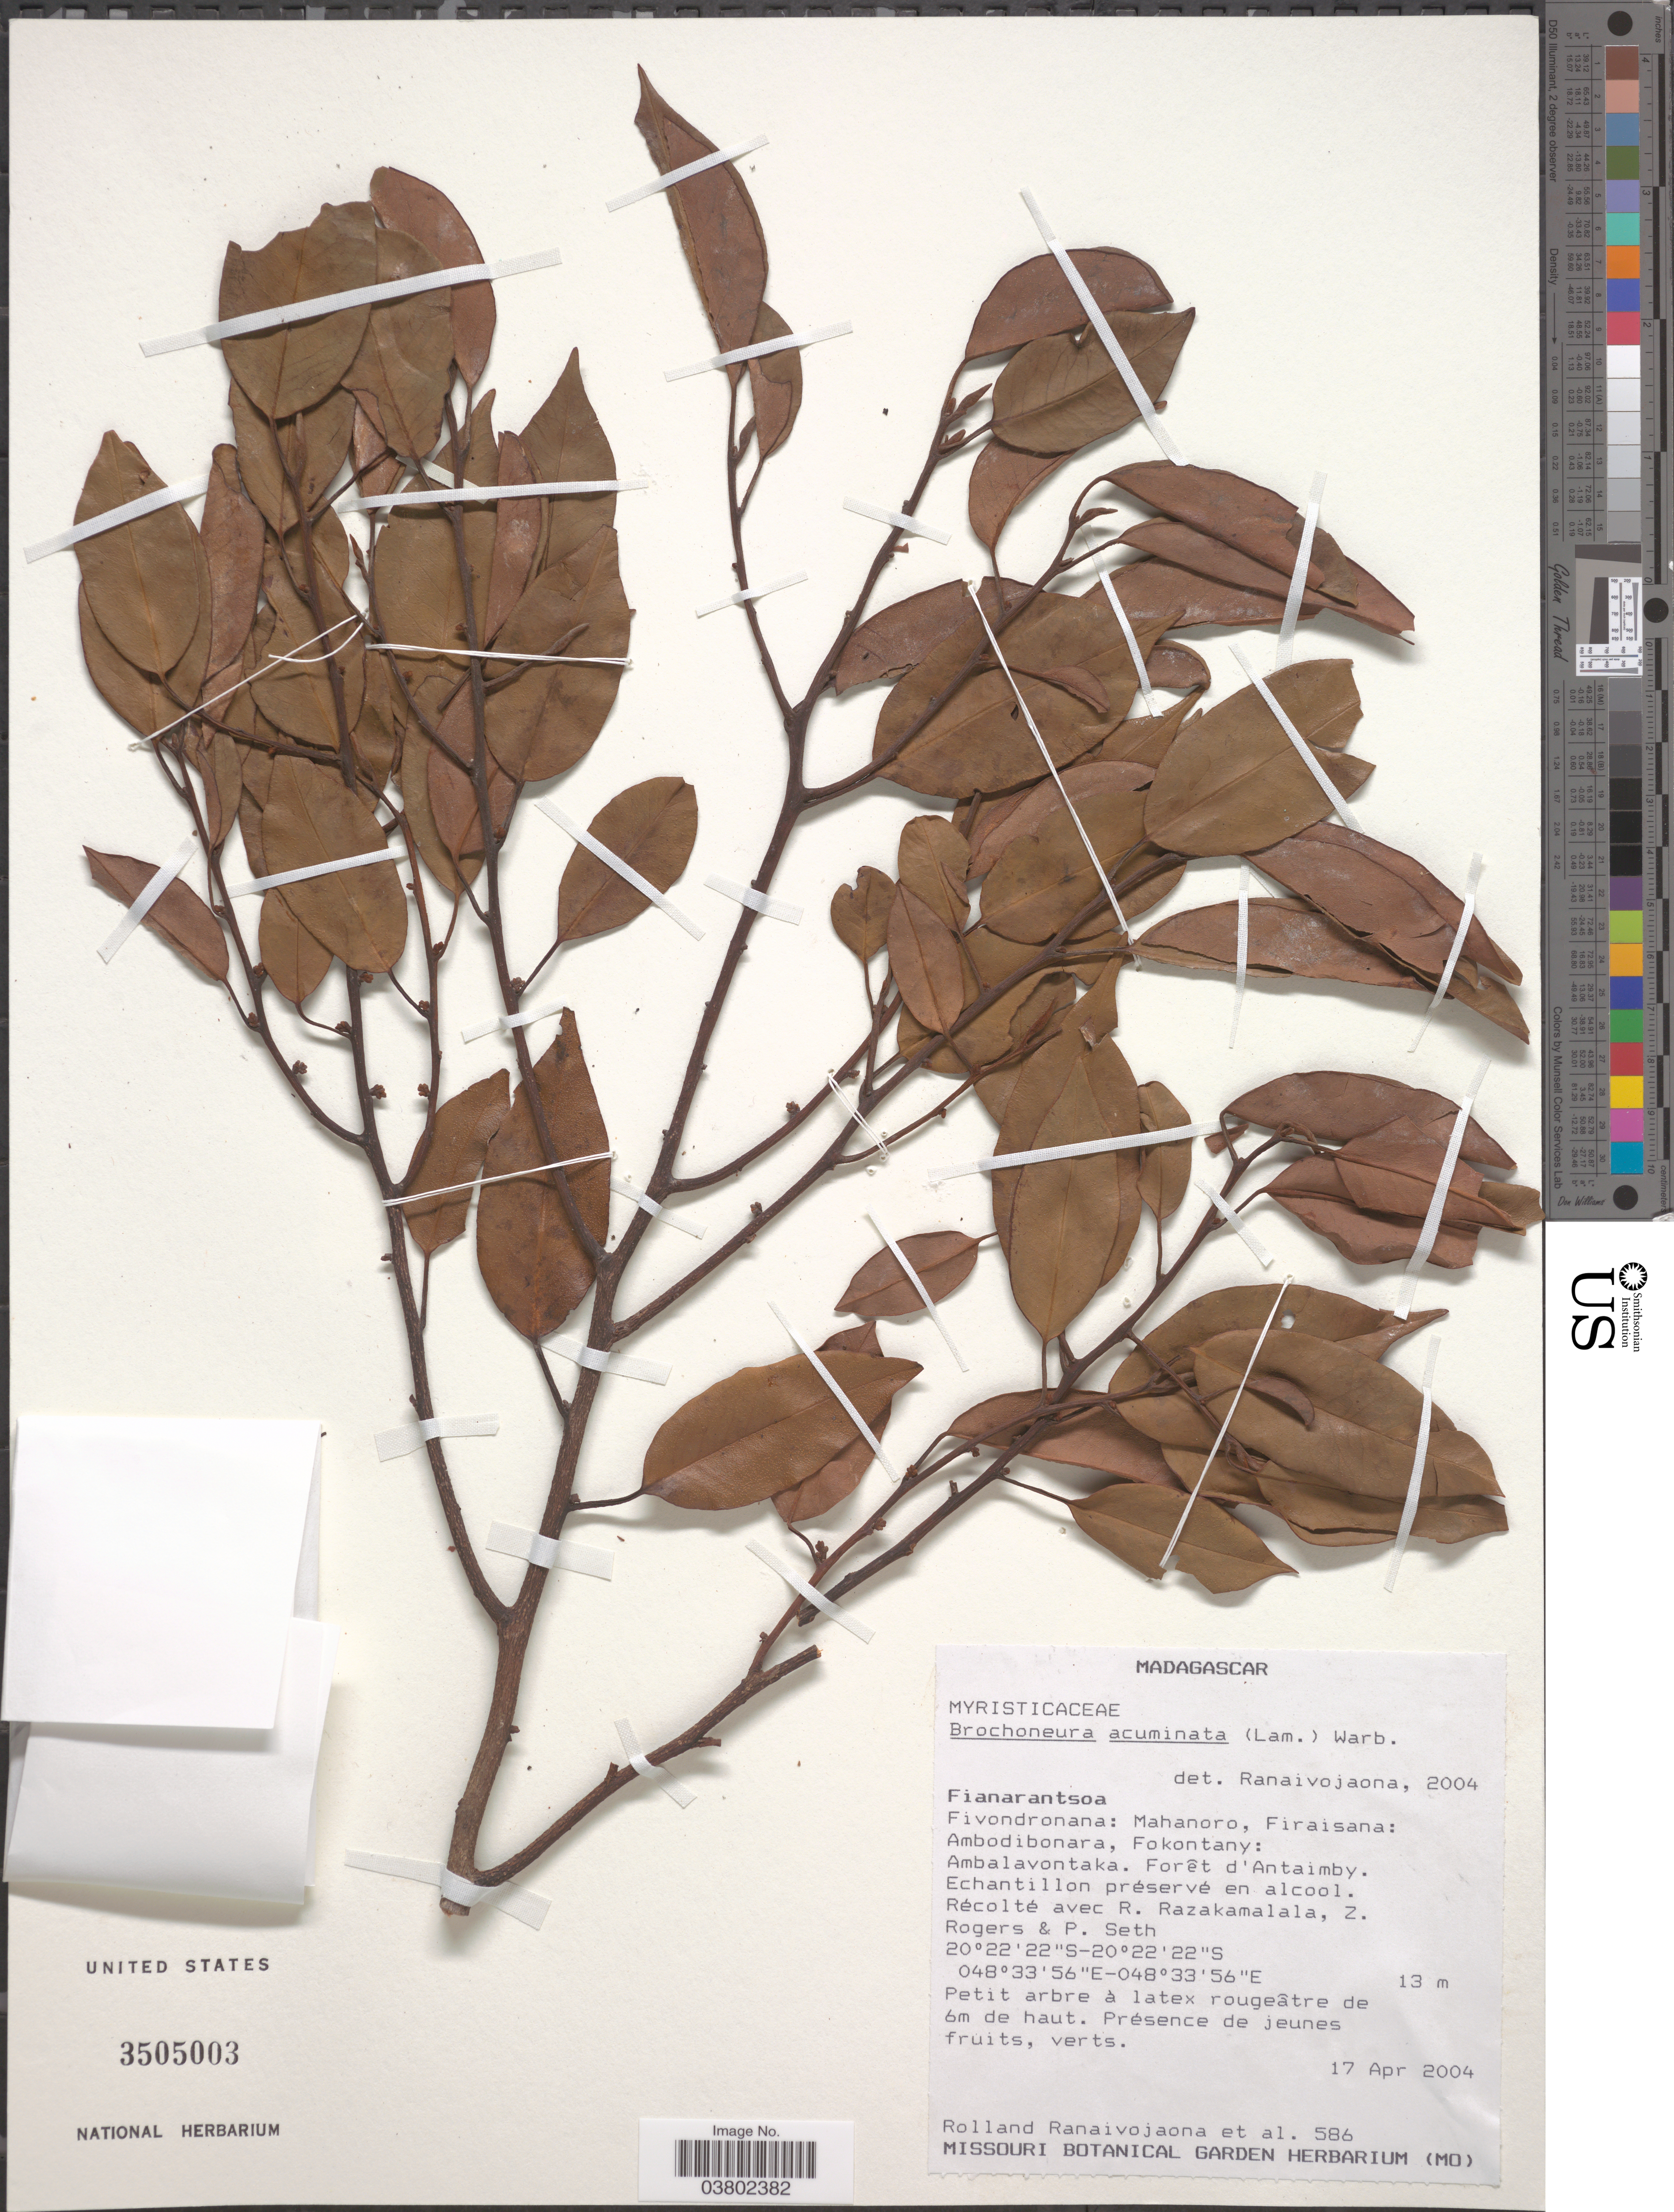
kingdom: Plantae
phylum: Tracheophyta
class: Magnoliopsida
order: Magnoliales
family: Myristicaceae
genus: Brochoneura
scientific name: Brochoneura sp.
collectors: R. Ranaivojaona, R. Razakamalala, Z. S. Rogers & P. Seth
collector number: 586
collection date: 2004-04-17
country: Madagascar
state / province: Atsinanana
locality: Fivondronana: Mahanoro, Firaisana, Fokontany: Ambalavontaka. Forêt d'Antaimby.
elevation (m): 13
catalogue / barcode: US 3505003